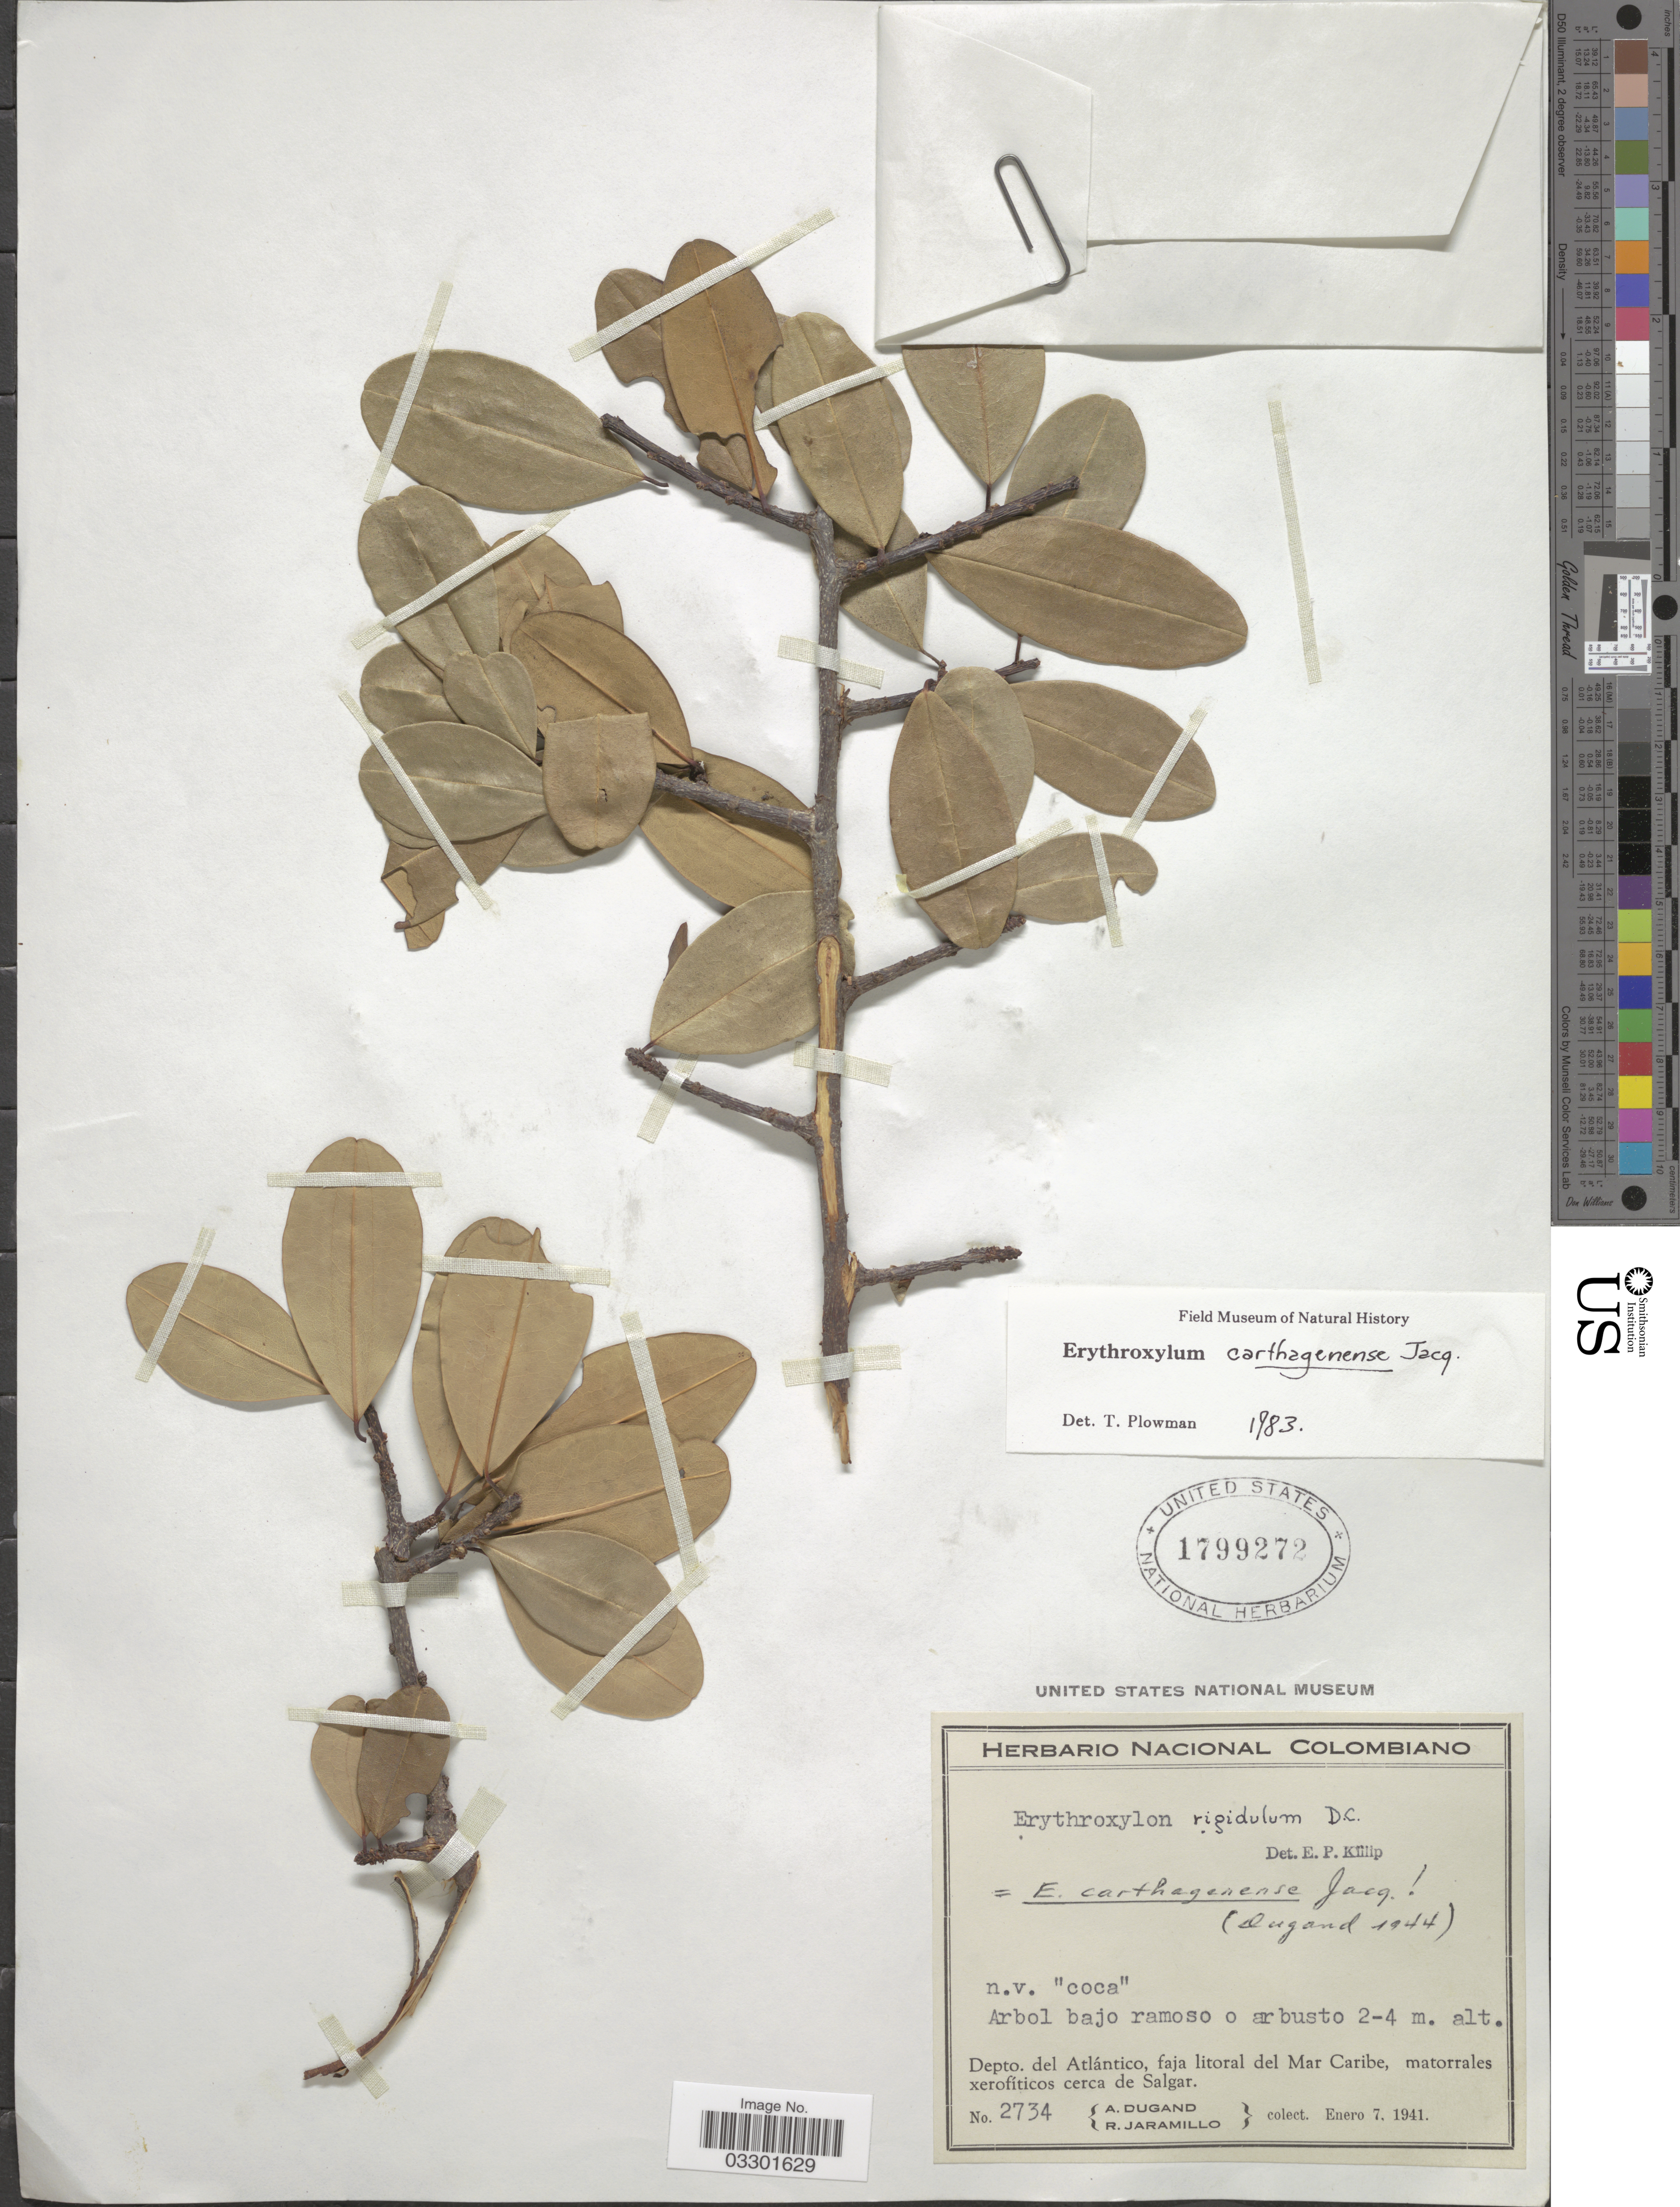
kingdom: Plantae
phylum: Tracheophyta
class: Magnoliopsida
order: Malpighiales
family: Erythroxylaceae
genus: Erythroxylum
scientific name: Erythroxylum carthagenense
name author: Jacq.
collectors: A. Dugand & R. Jaramillo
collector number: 2734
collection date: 1941-01-07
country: Colombia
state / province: Atlántico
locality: Depto. del Atlántico, faja litoral del Mar Caribe, matorrales xerofíticos cerca de Salgar.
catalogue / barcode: US 1799272